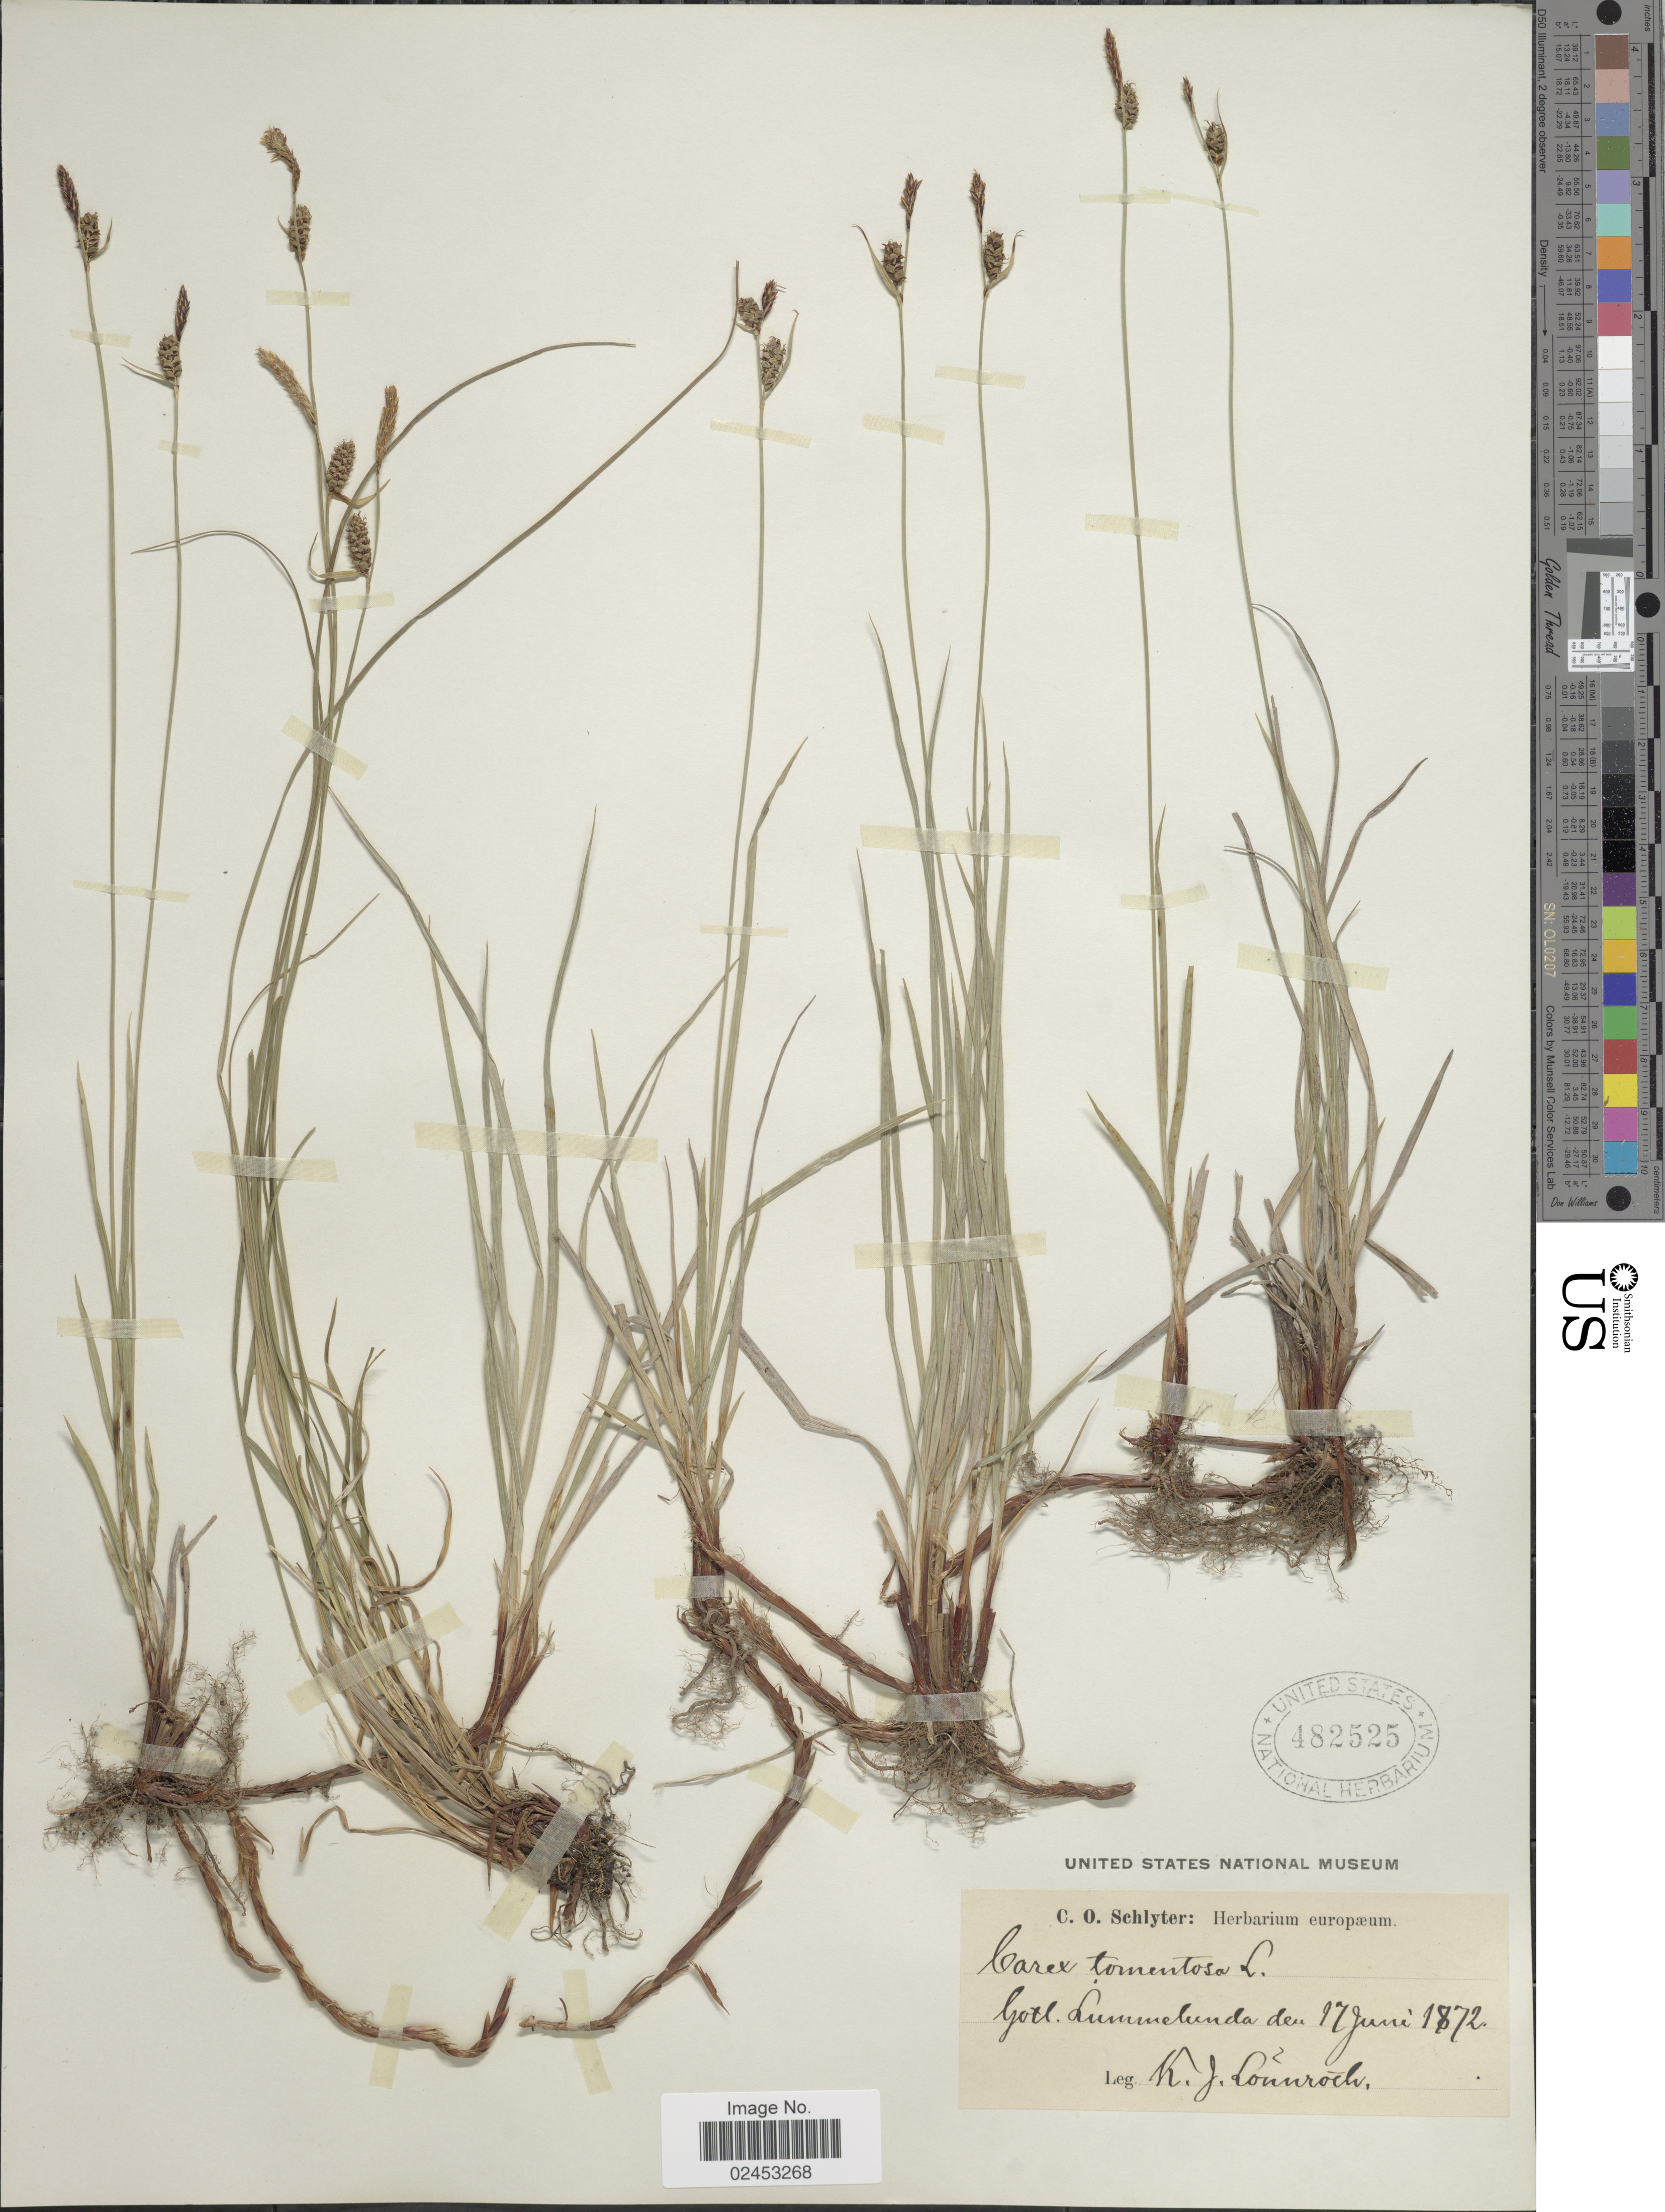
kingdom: Plantae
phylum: Tracheophyta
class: Liliopsida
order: Poales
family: Cyperaceae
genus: Carex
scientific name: Carex tomentosa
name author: L.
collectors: K. Lonnroth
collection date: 1872-06-17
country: Sweden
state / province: Gotland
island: Gotland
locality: Gotl. Lummelunda.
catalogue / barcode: US 482525